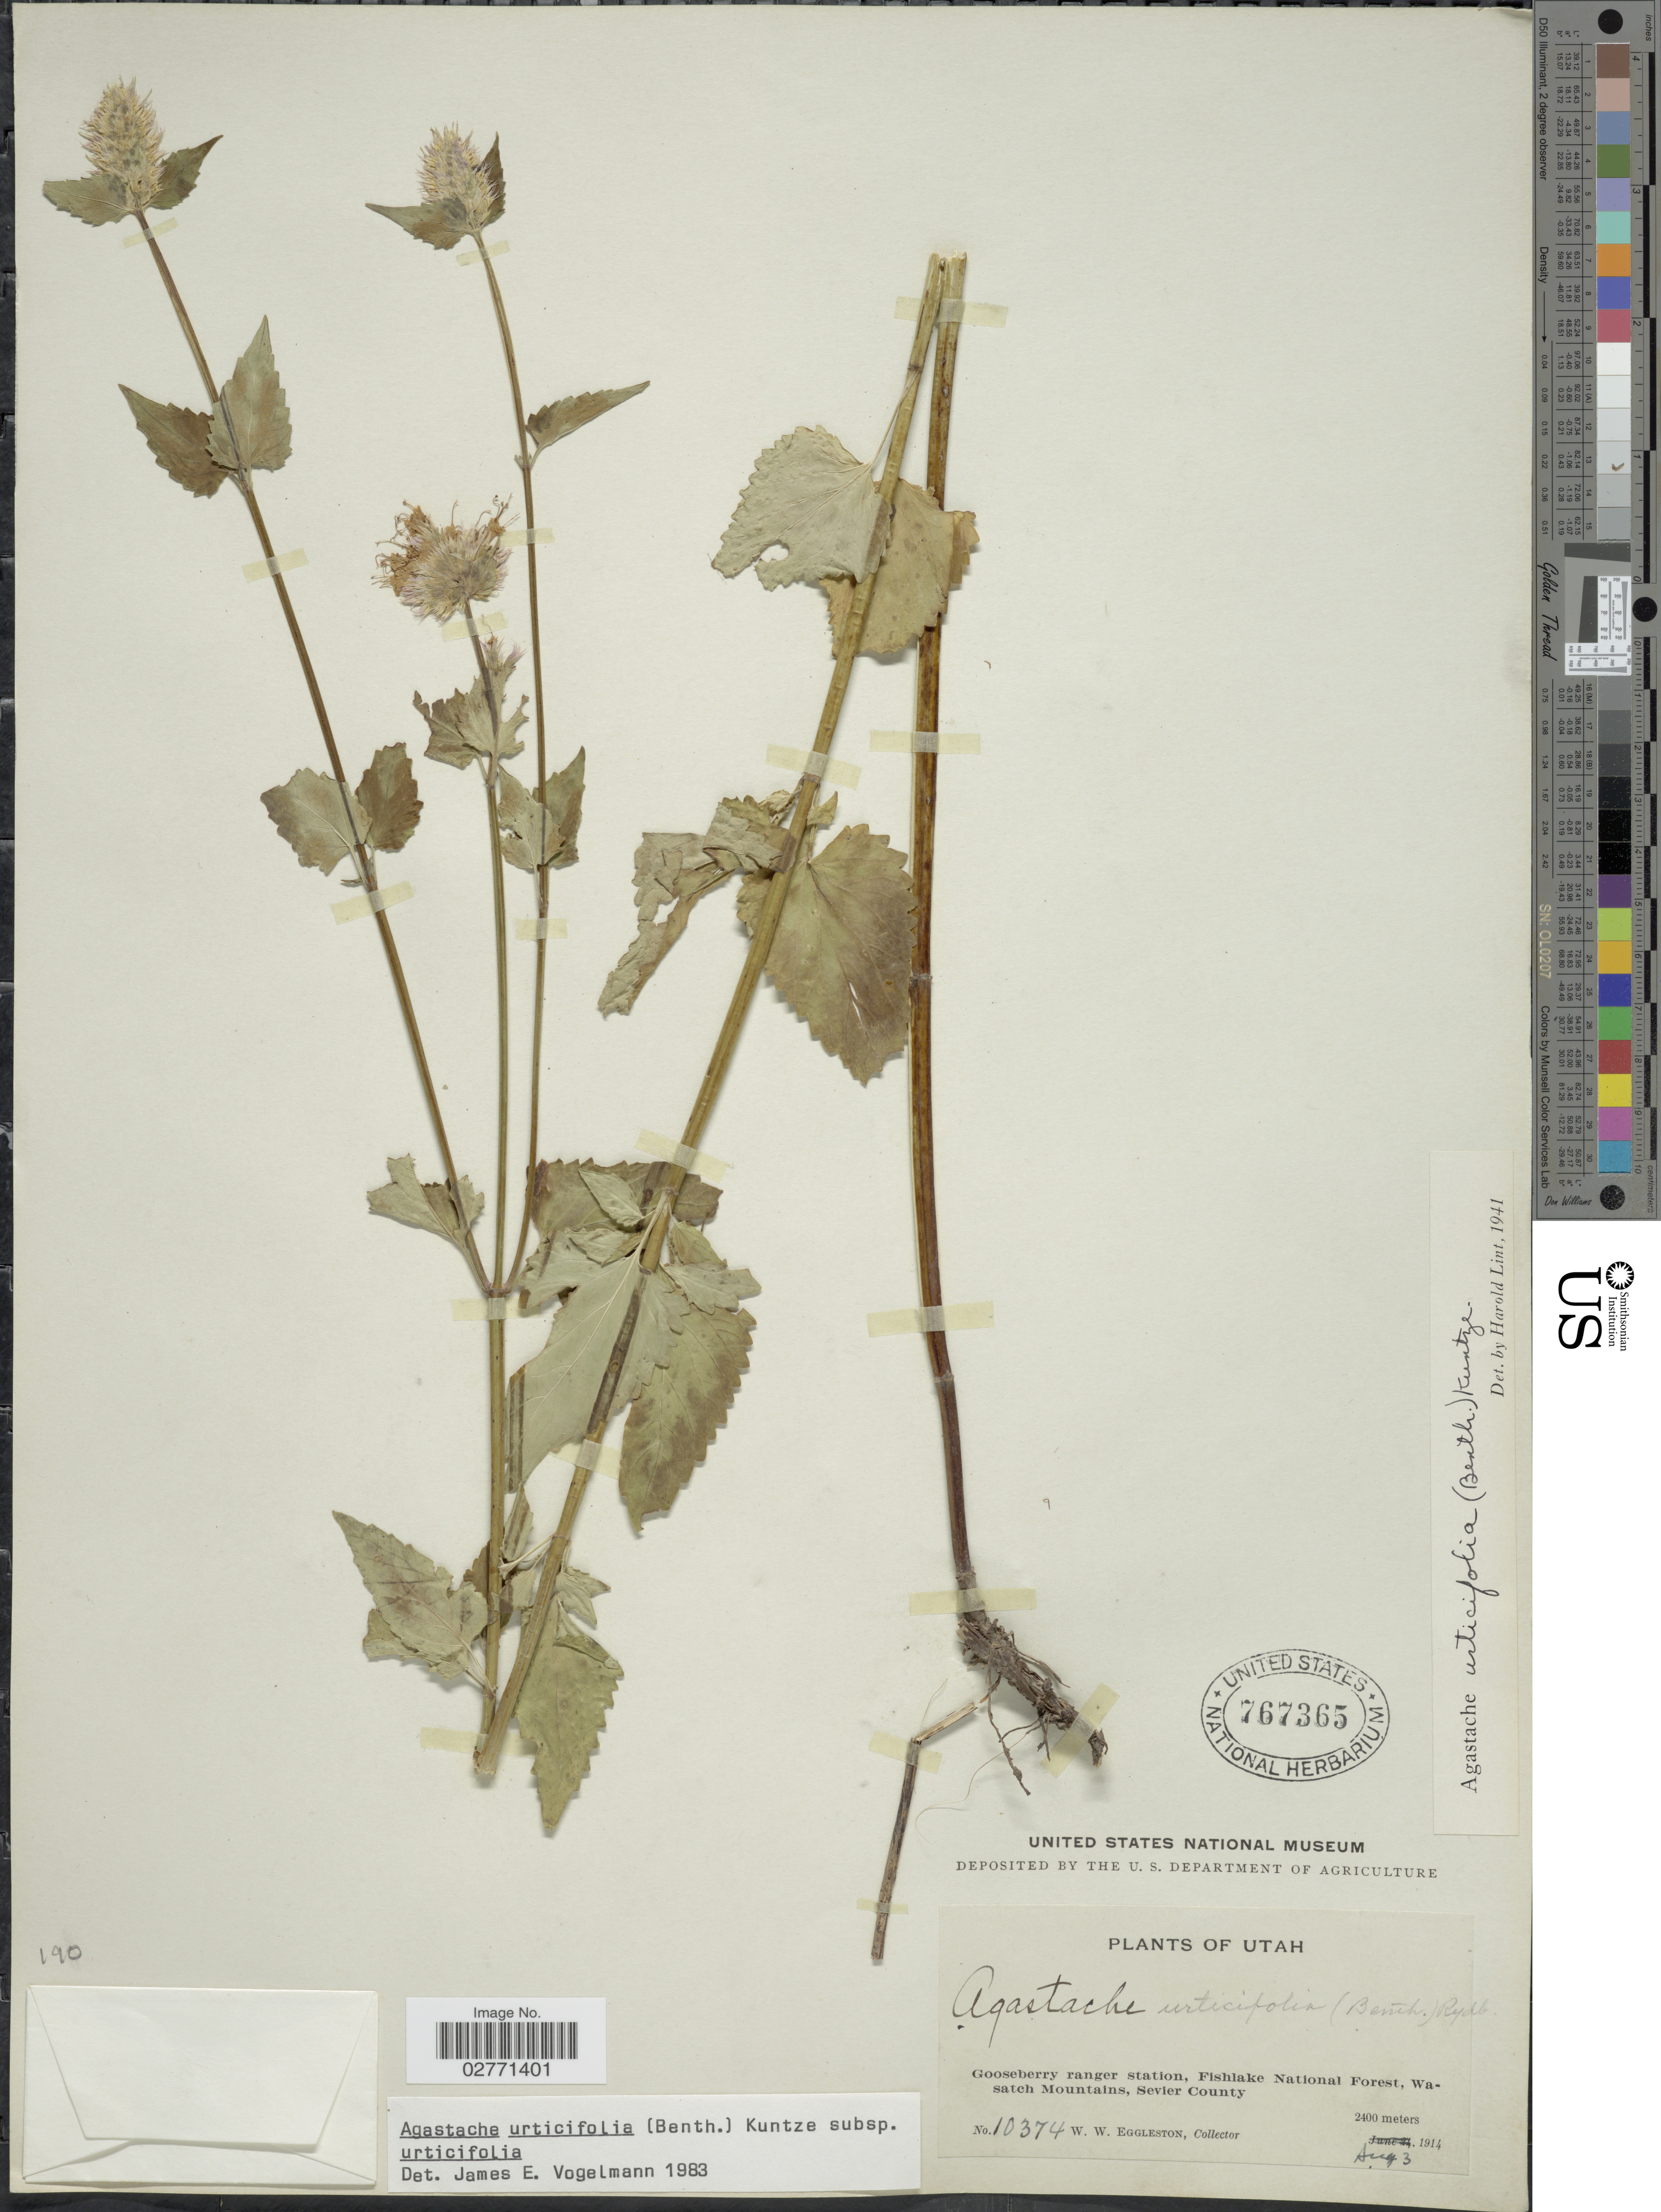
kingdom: Plantae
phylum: Tracheophyta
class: Magnoliopsida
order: Lamiales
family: Lamiaceae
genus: Agastache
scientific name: Agastache urticifolia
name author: (Benth.) Kuntze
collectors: W. W. Eggleston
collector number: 10374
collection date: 1914-08-03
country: United States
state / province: Utah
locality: Gooseberry ranger station, Fishlake National Forest, Wasatch Mountains, Sevier County.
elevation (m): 2400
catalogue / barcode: US 767365